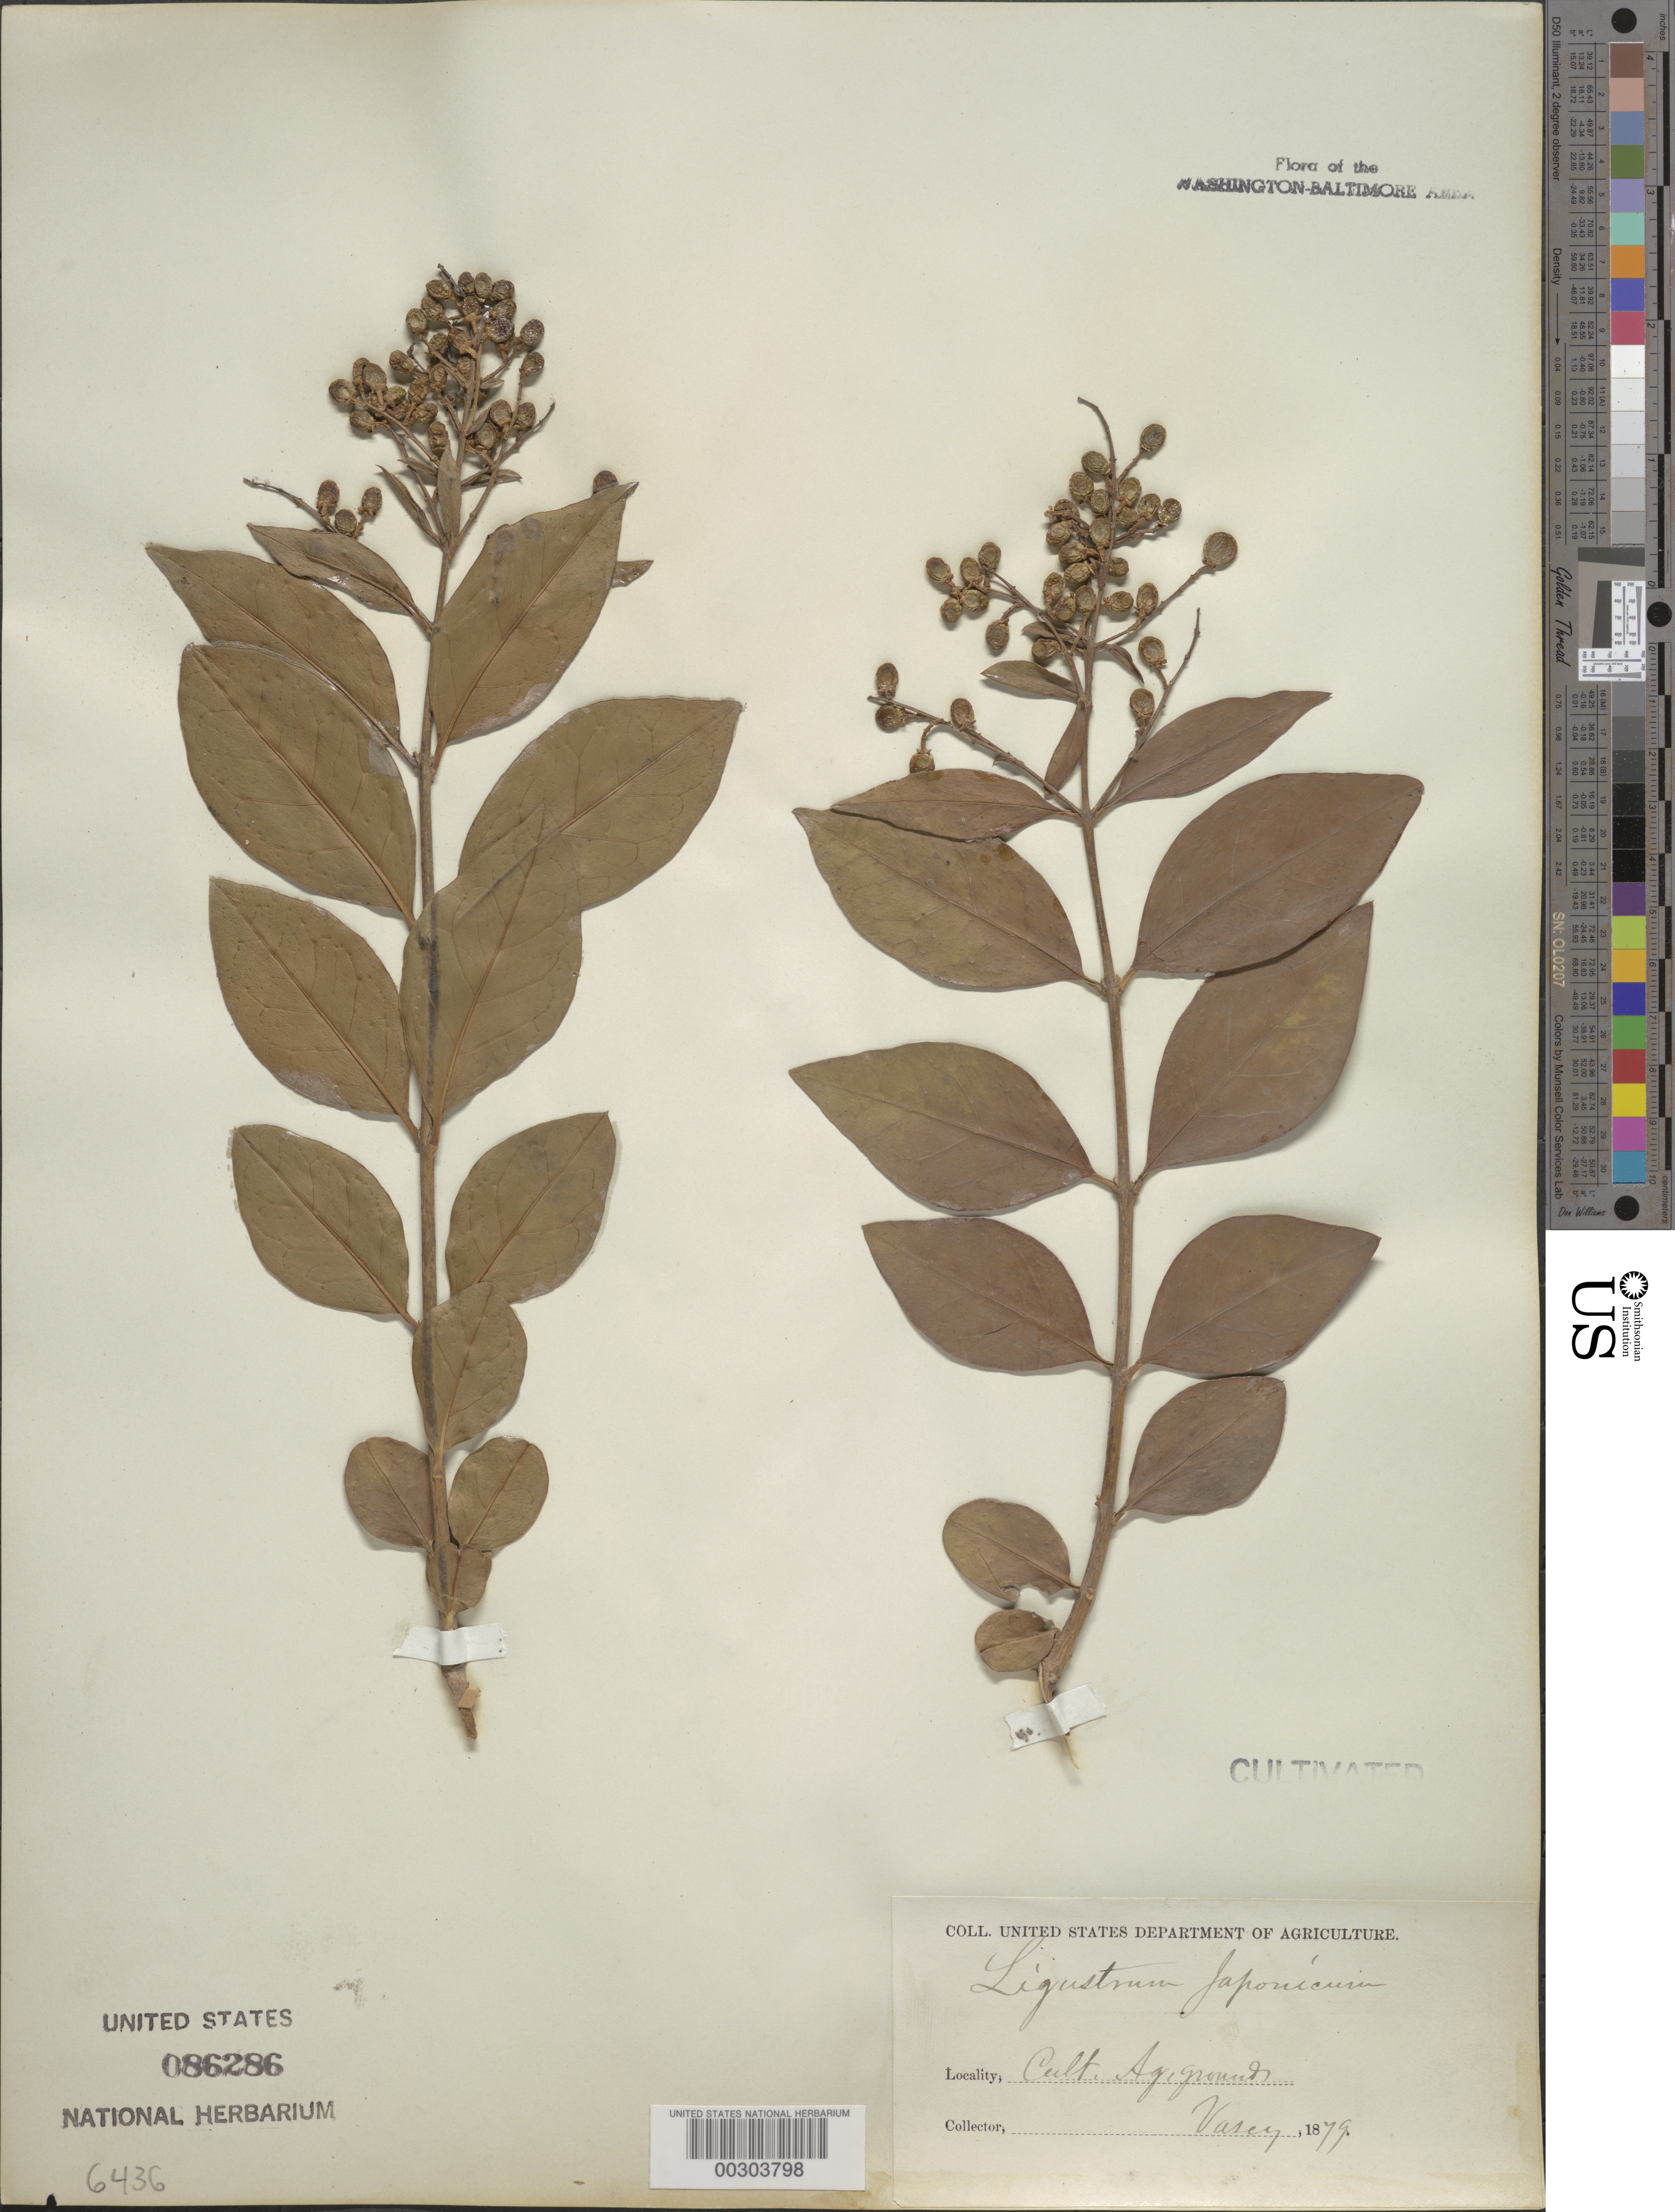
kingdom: Plantae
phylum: Tracheophyta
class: Magnoliopsida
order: Lamiales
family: Oleaceae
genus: Ligustrum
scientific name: Ligustrum japonicum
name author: Thunb.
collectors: G. R. Vasey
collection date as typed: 1879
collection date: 1879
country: United States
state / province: District of Columbia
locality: Department of Agriculture grounds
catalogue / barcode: US 86286